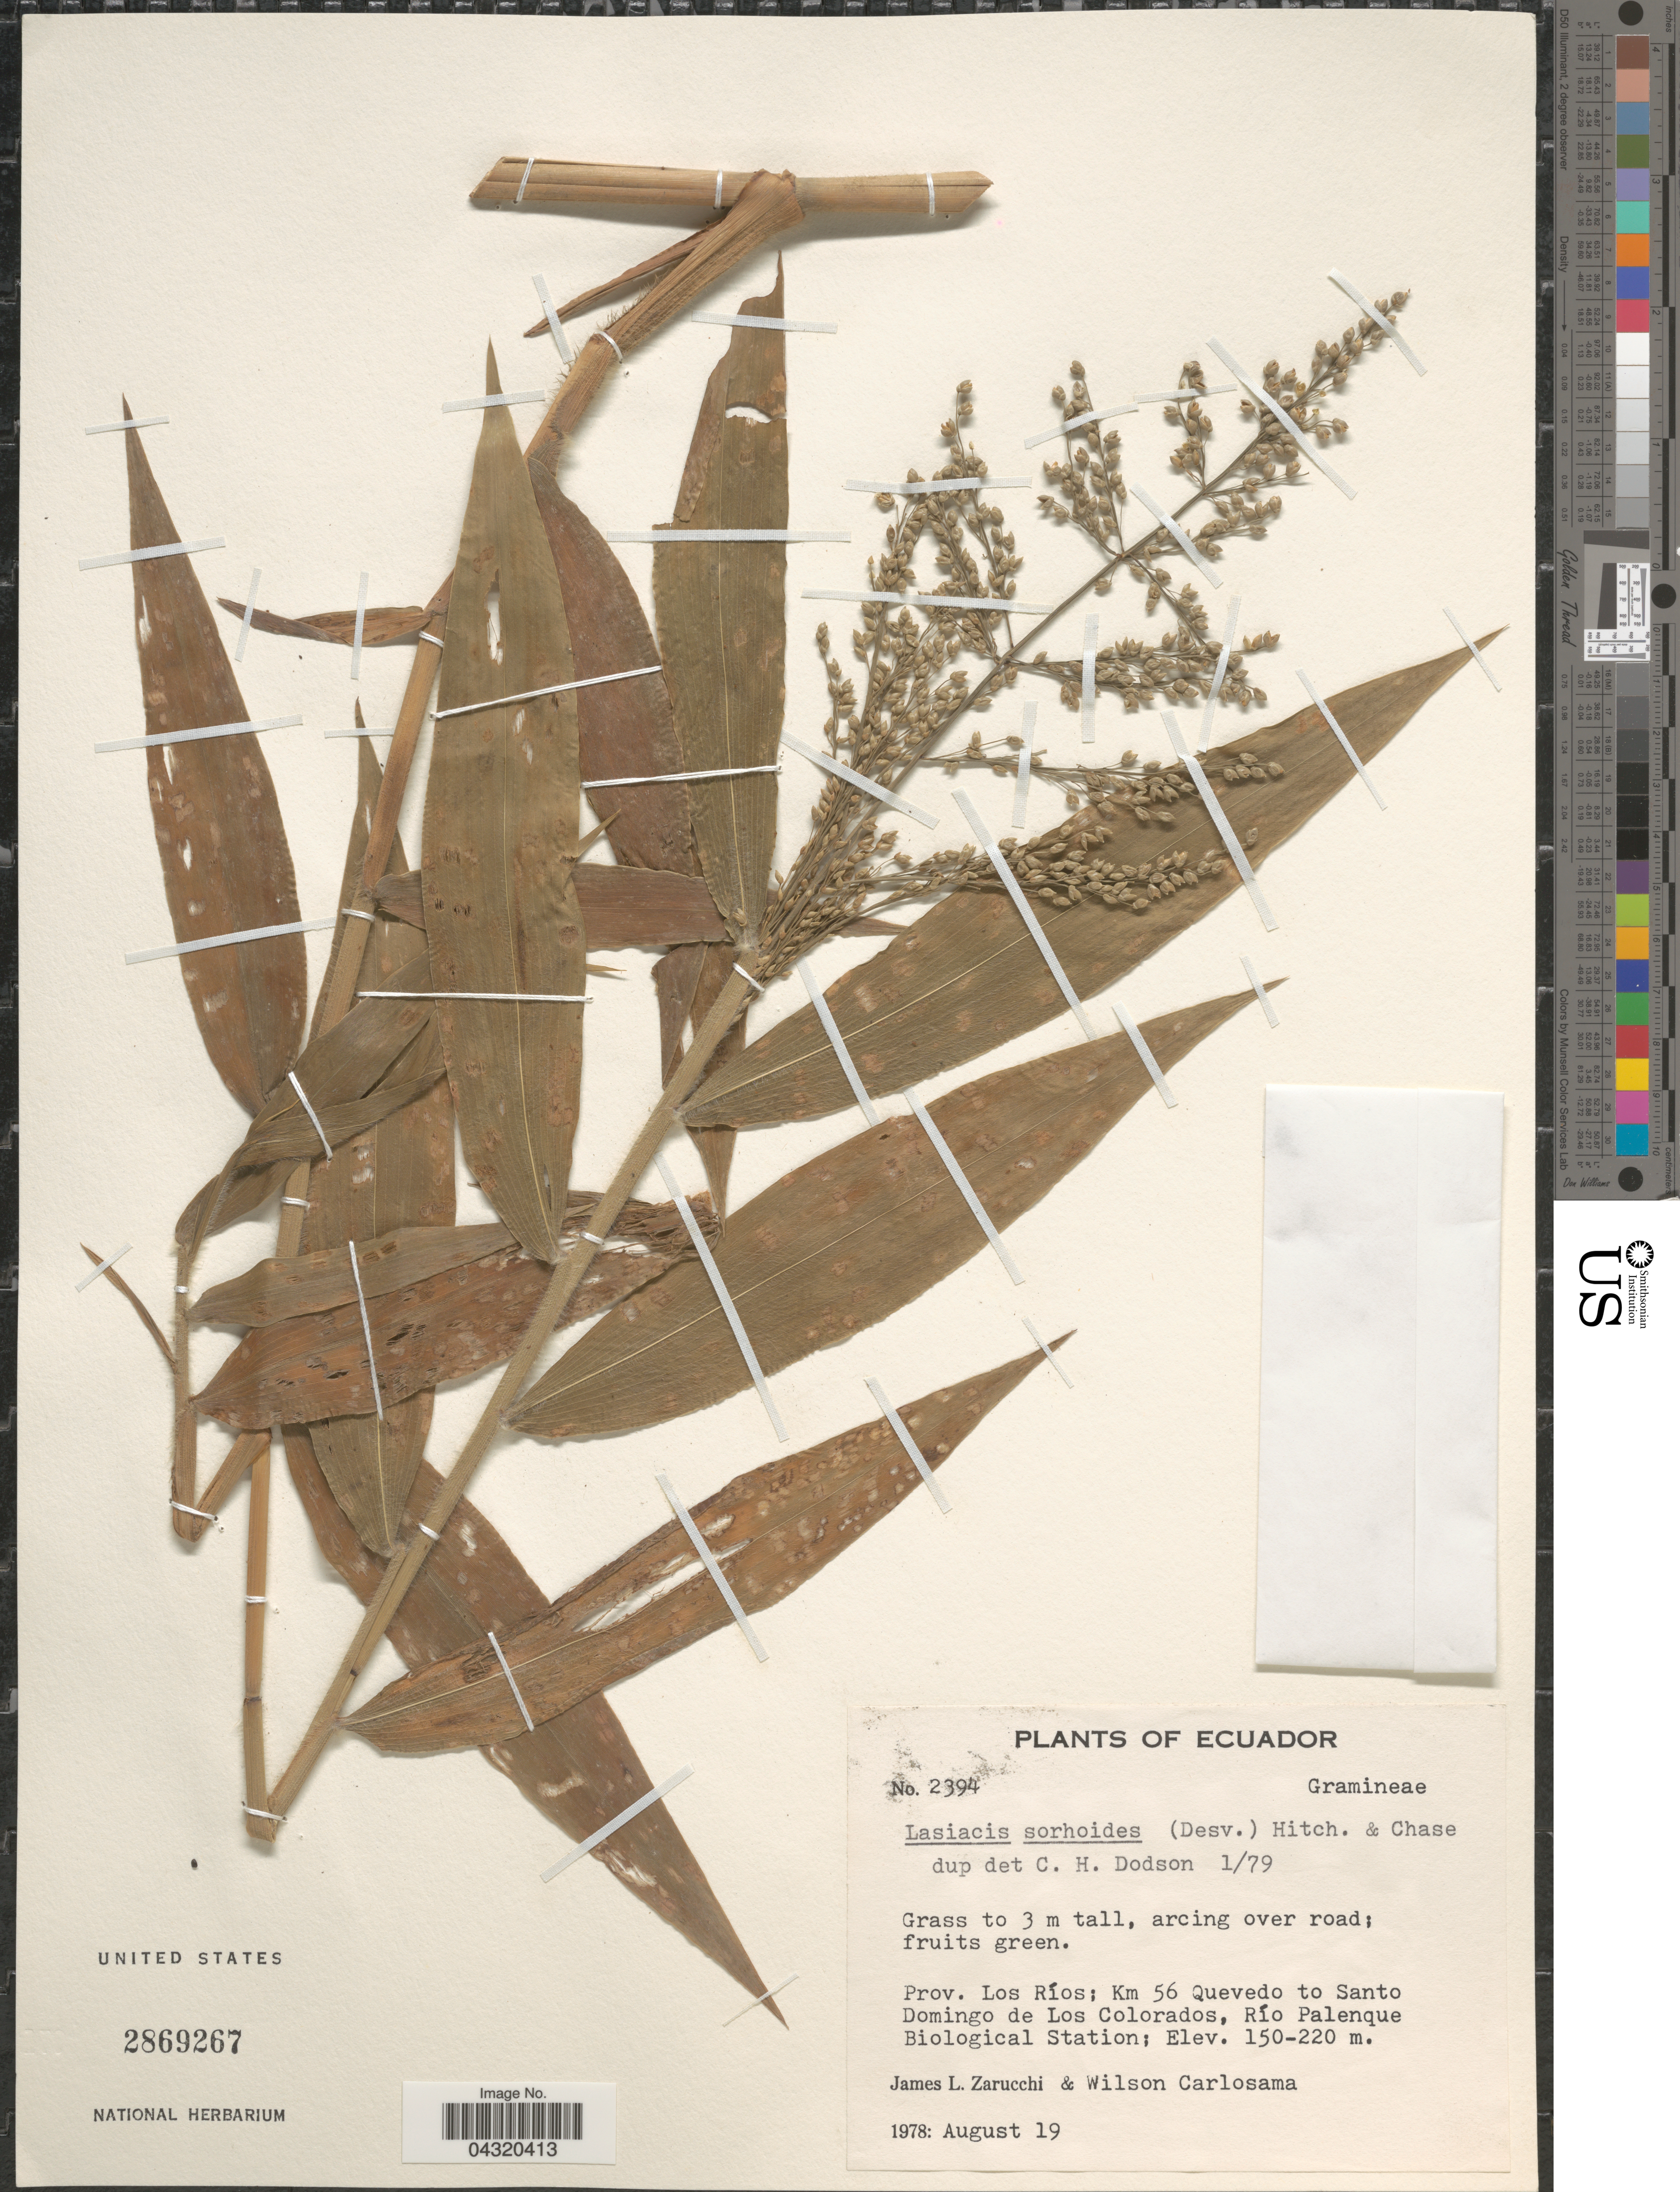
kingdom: Plantae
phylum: Tracheophyta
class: Liliopsida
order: Poales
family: Poaceae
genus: Lasiacis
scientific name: Lasiacis sorghoidea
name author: (Desv. ex Ham.) Hitchc. & Chase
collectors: J. L. Zarucchi & W. Carlosama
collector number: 2394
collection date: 1978-08-19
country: Ecuador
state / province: Los Ríos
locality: Km 56 Quevedo to Santo Domingo de Los Colorados, Río Palenque Biological Station.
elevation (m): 150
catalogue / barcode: US 2869267